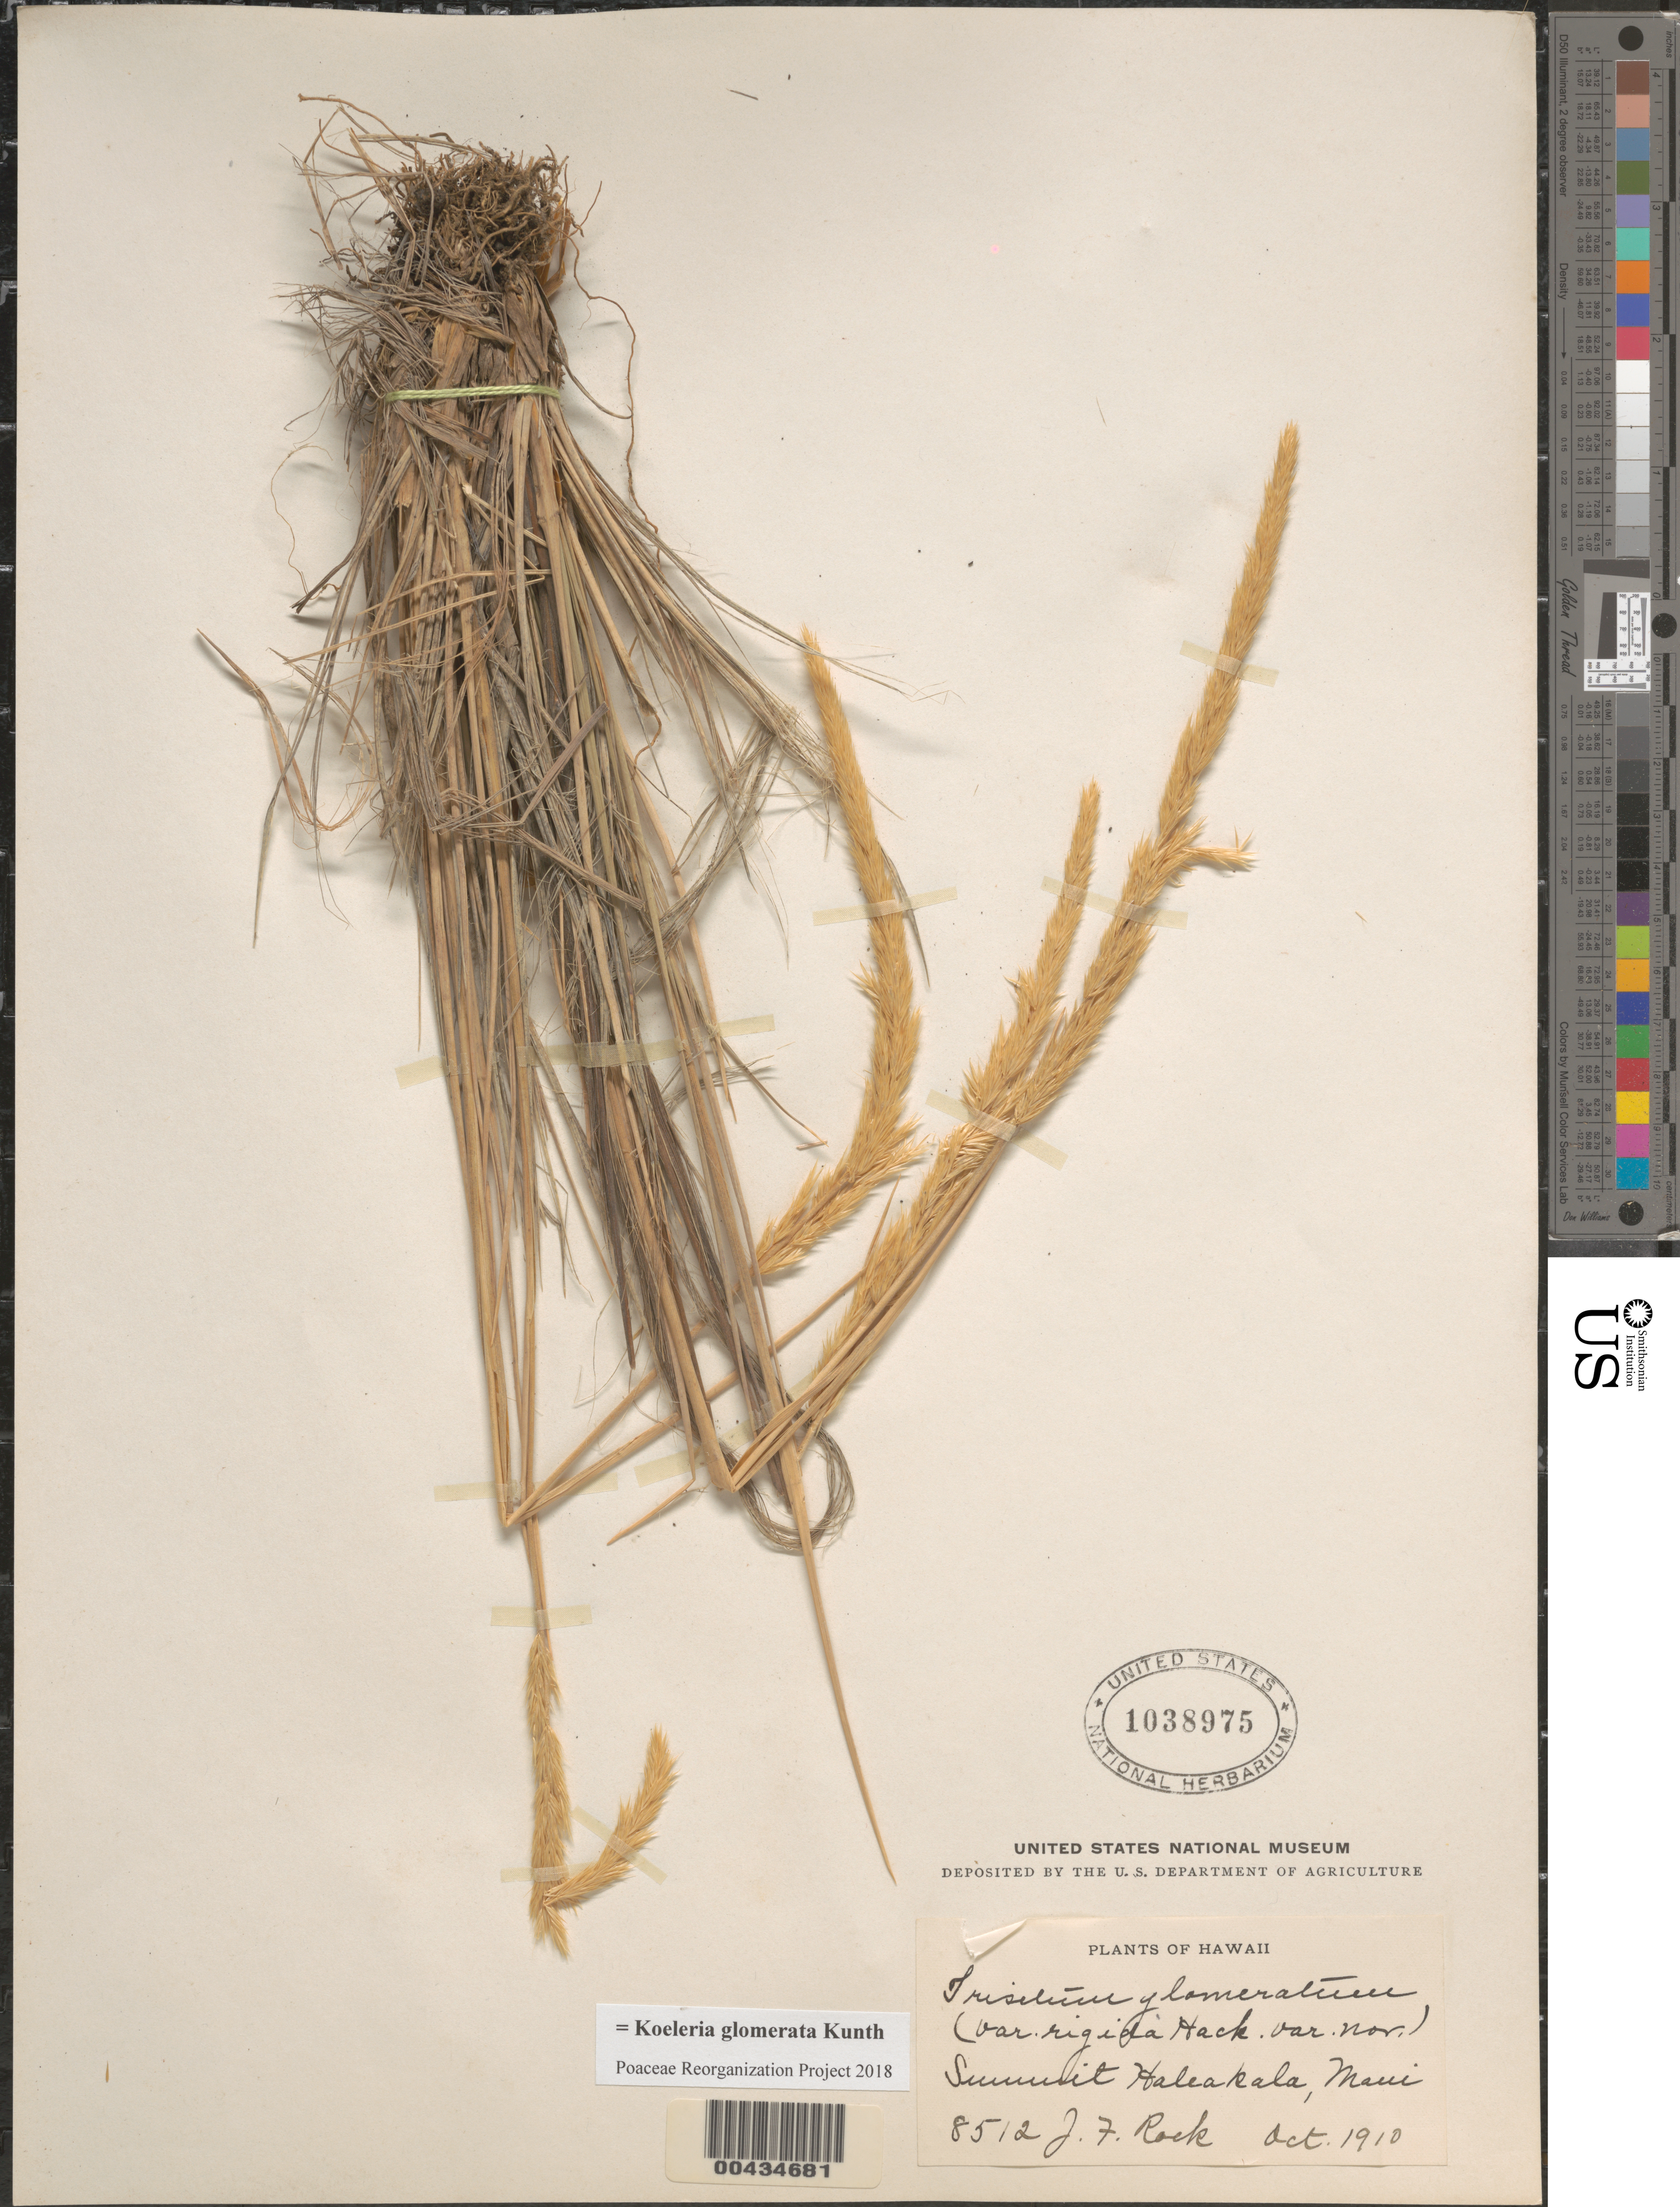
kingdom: Plantae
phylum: Tracheophyta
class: Liliopsida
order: Poales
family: Poaceae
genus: Koeleria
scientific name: Koeleria glomerata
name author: Kunth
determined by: Poaceae Reorganization Project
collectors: J. F. Rock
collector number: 8512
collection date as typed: Oct 1910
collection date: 1910-10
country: United States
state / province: Hawaii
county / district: Maui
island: Maui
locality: Summit Haleakala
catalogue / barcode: US 1038975